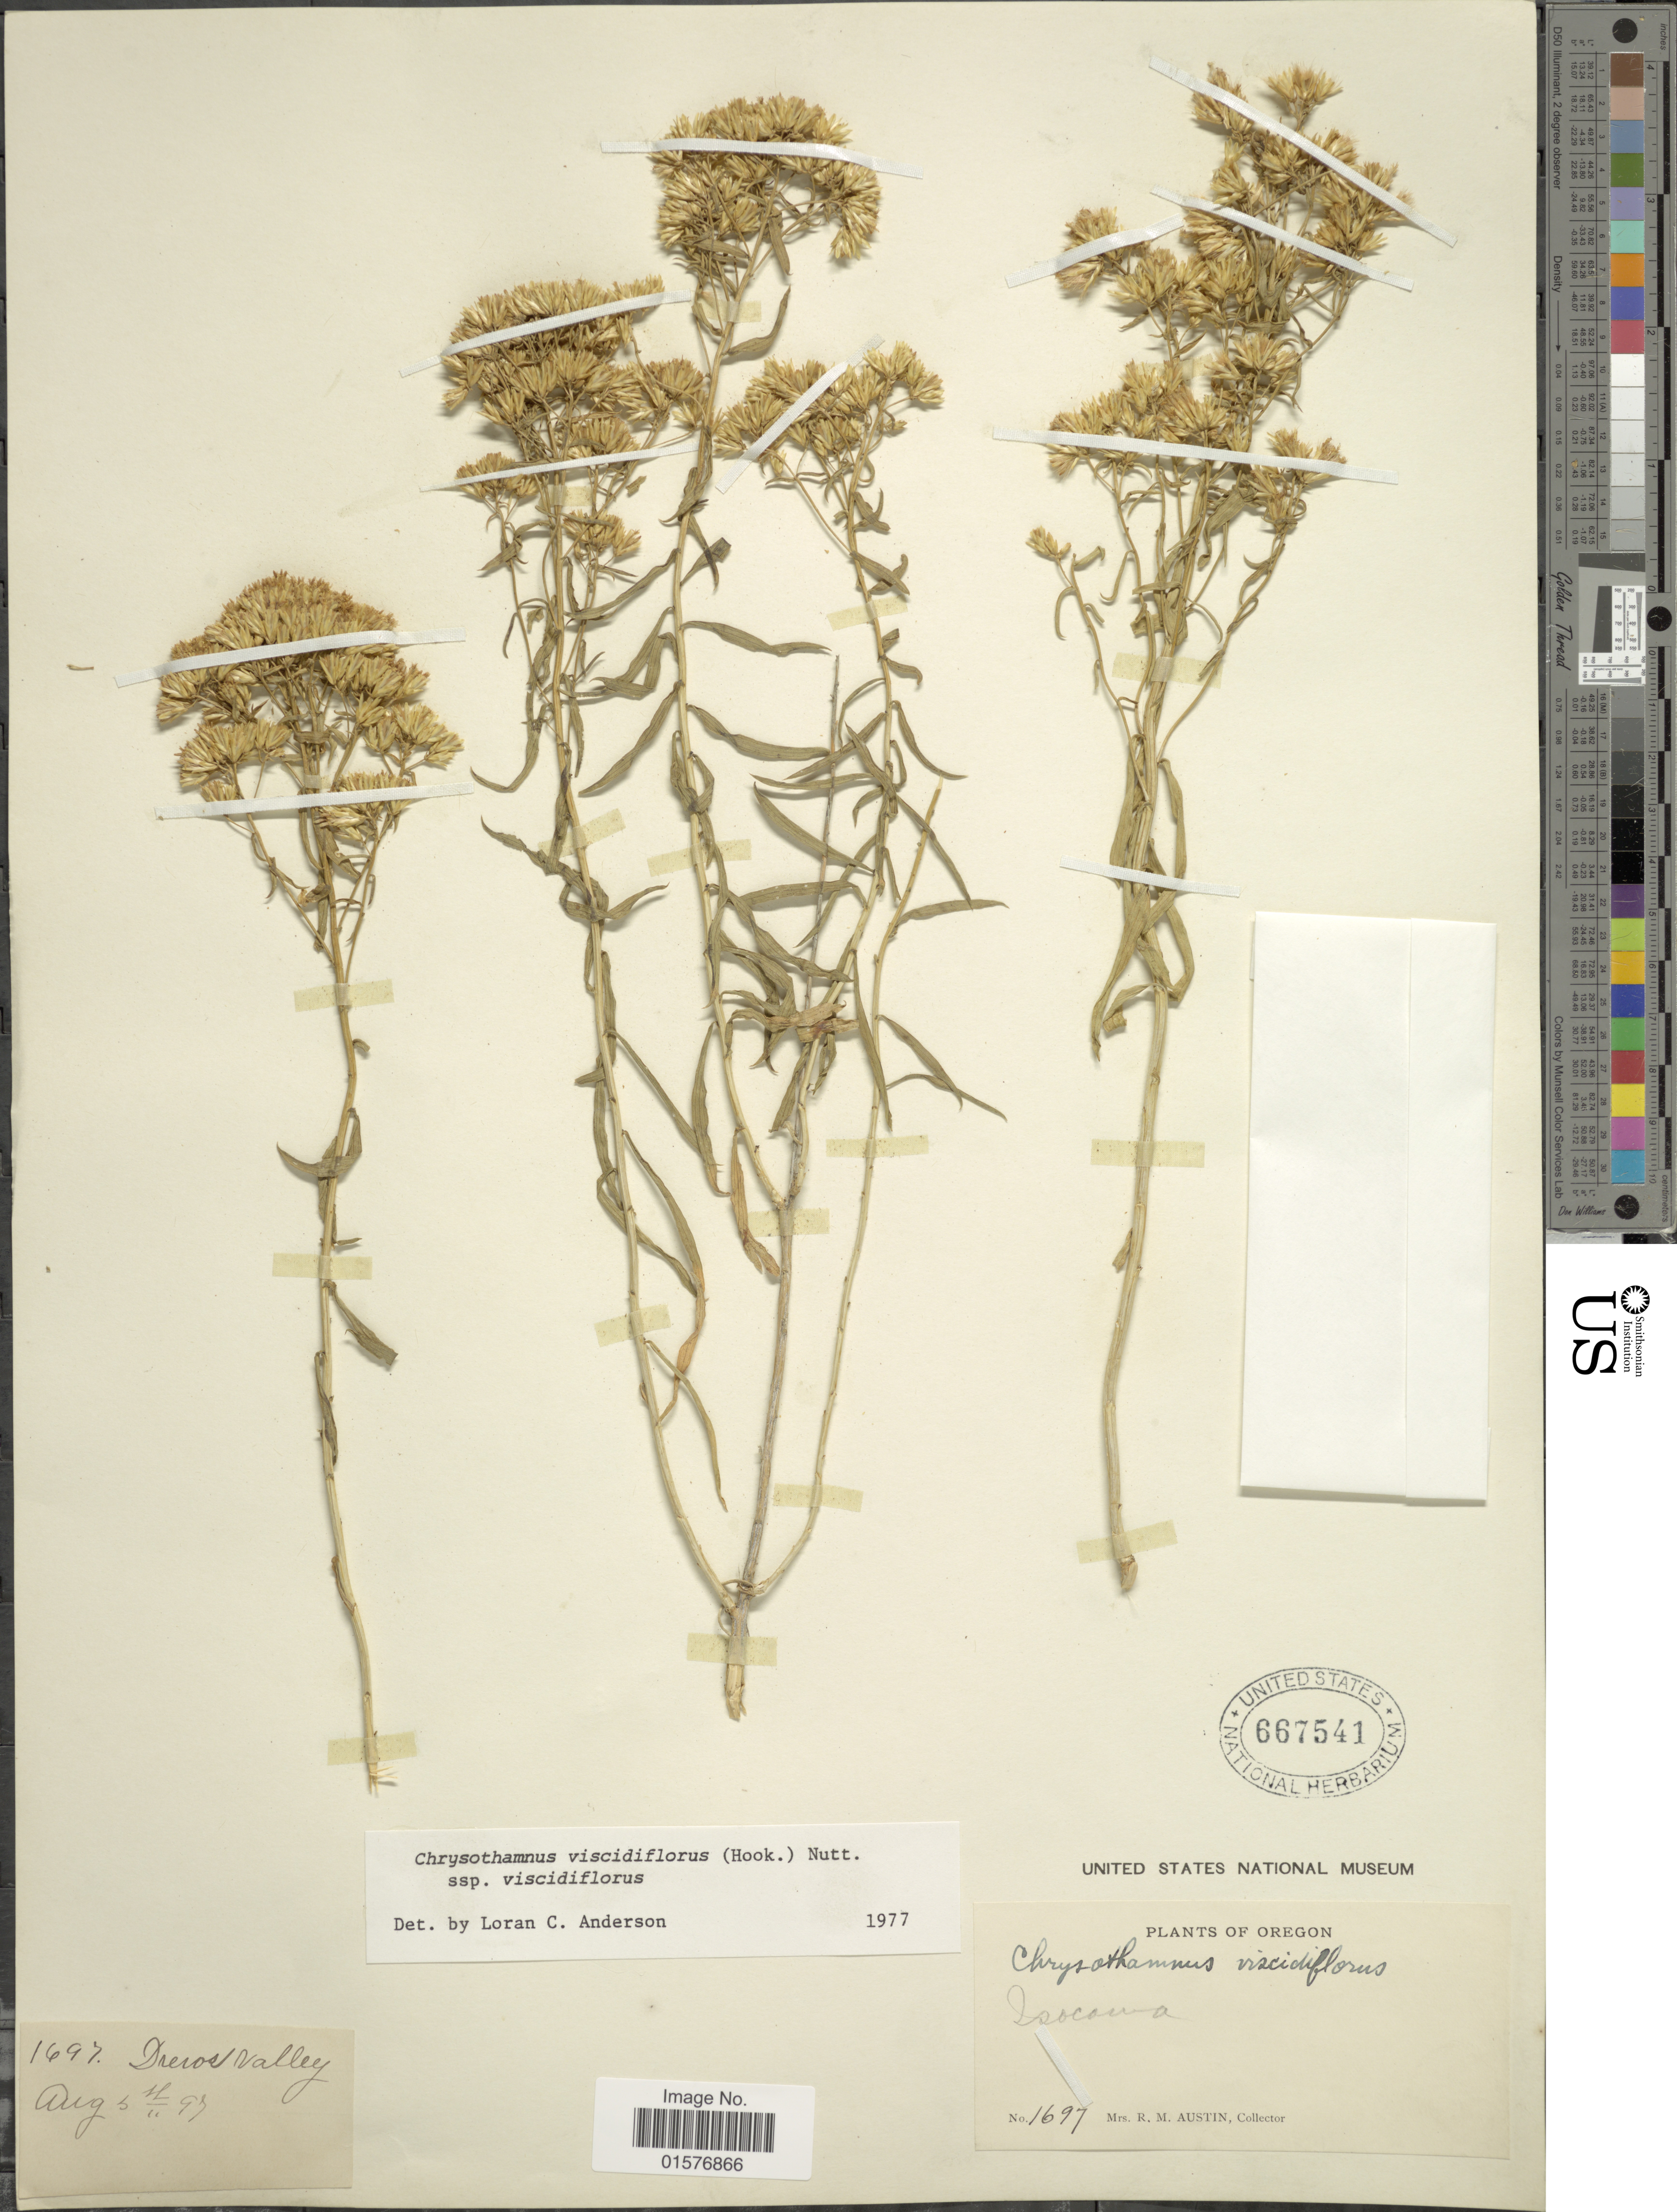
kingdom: Plantae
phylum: Tracheophyta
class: Magnoliopsida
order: Asterales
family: Asteraceae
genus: Chrysothamnus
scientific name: Chrysothamnus viscidiflorus subsp. viscidiflorus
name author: (Hook.) Nutt.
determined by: Urbatsch, Lowell E., Curator (LSU), Louisiana State University (UNITED STATES)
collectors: R. Austin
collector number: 1697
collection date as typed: Transcribed d/m/y: 3/8/93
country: United States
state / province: Oregon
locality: Drews Valley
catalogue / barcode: US 667541